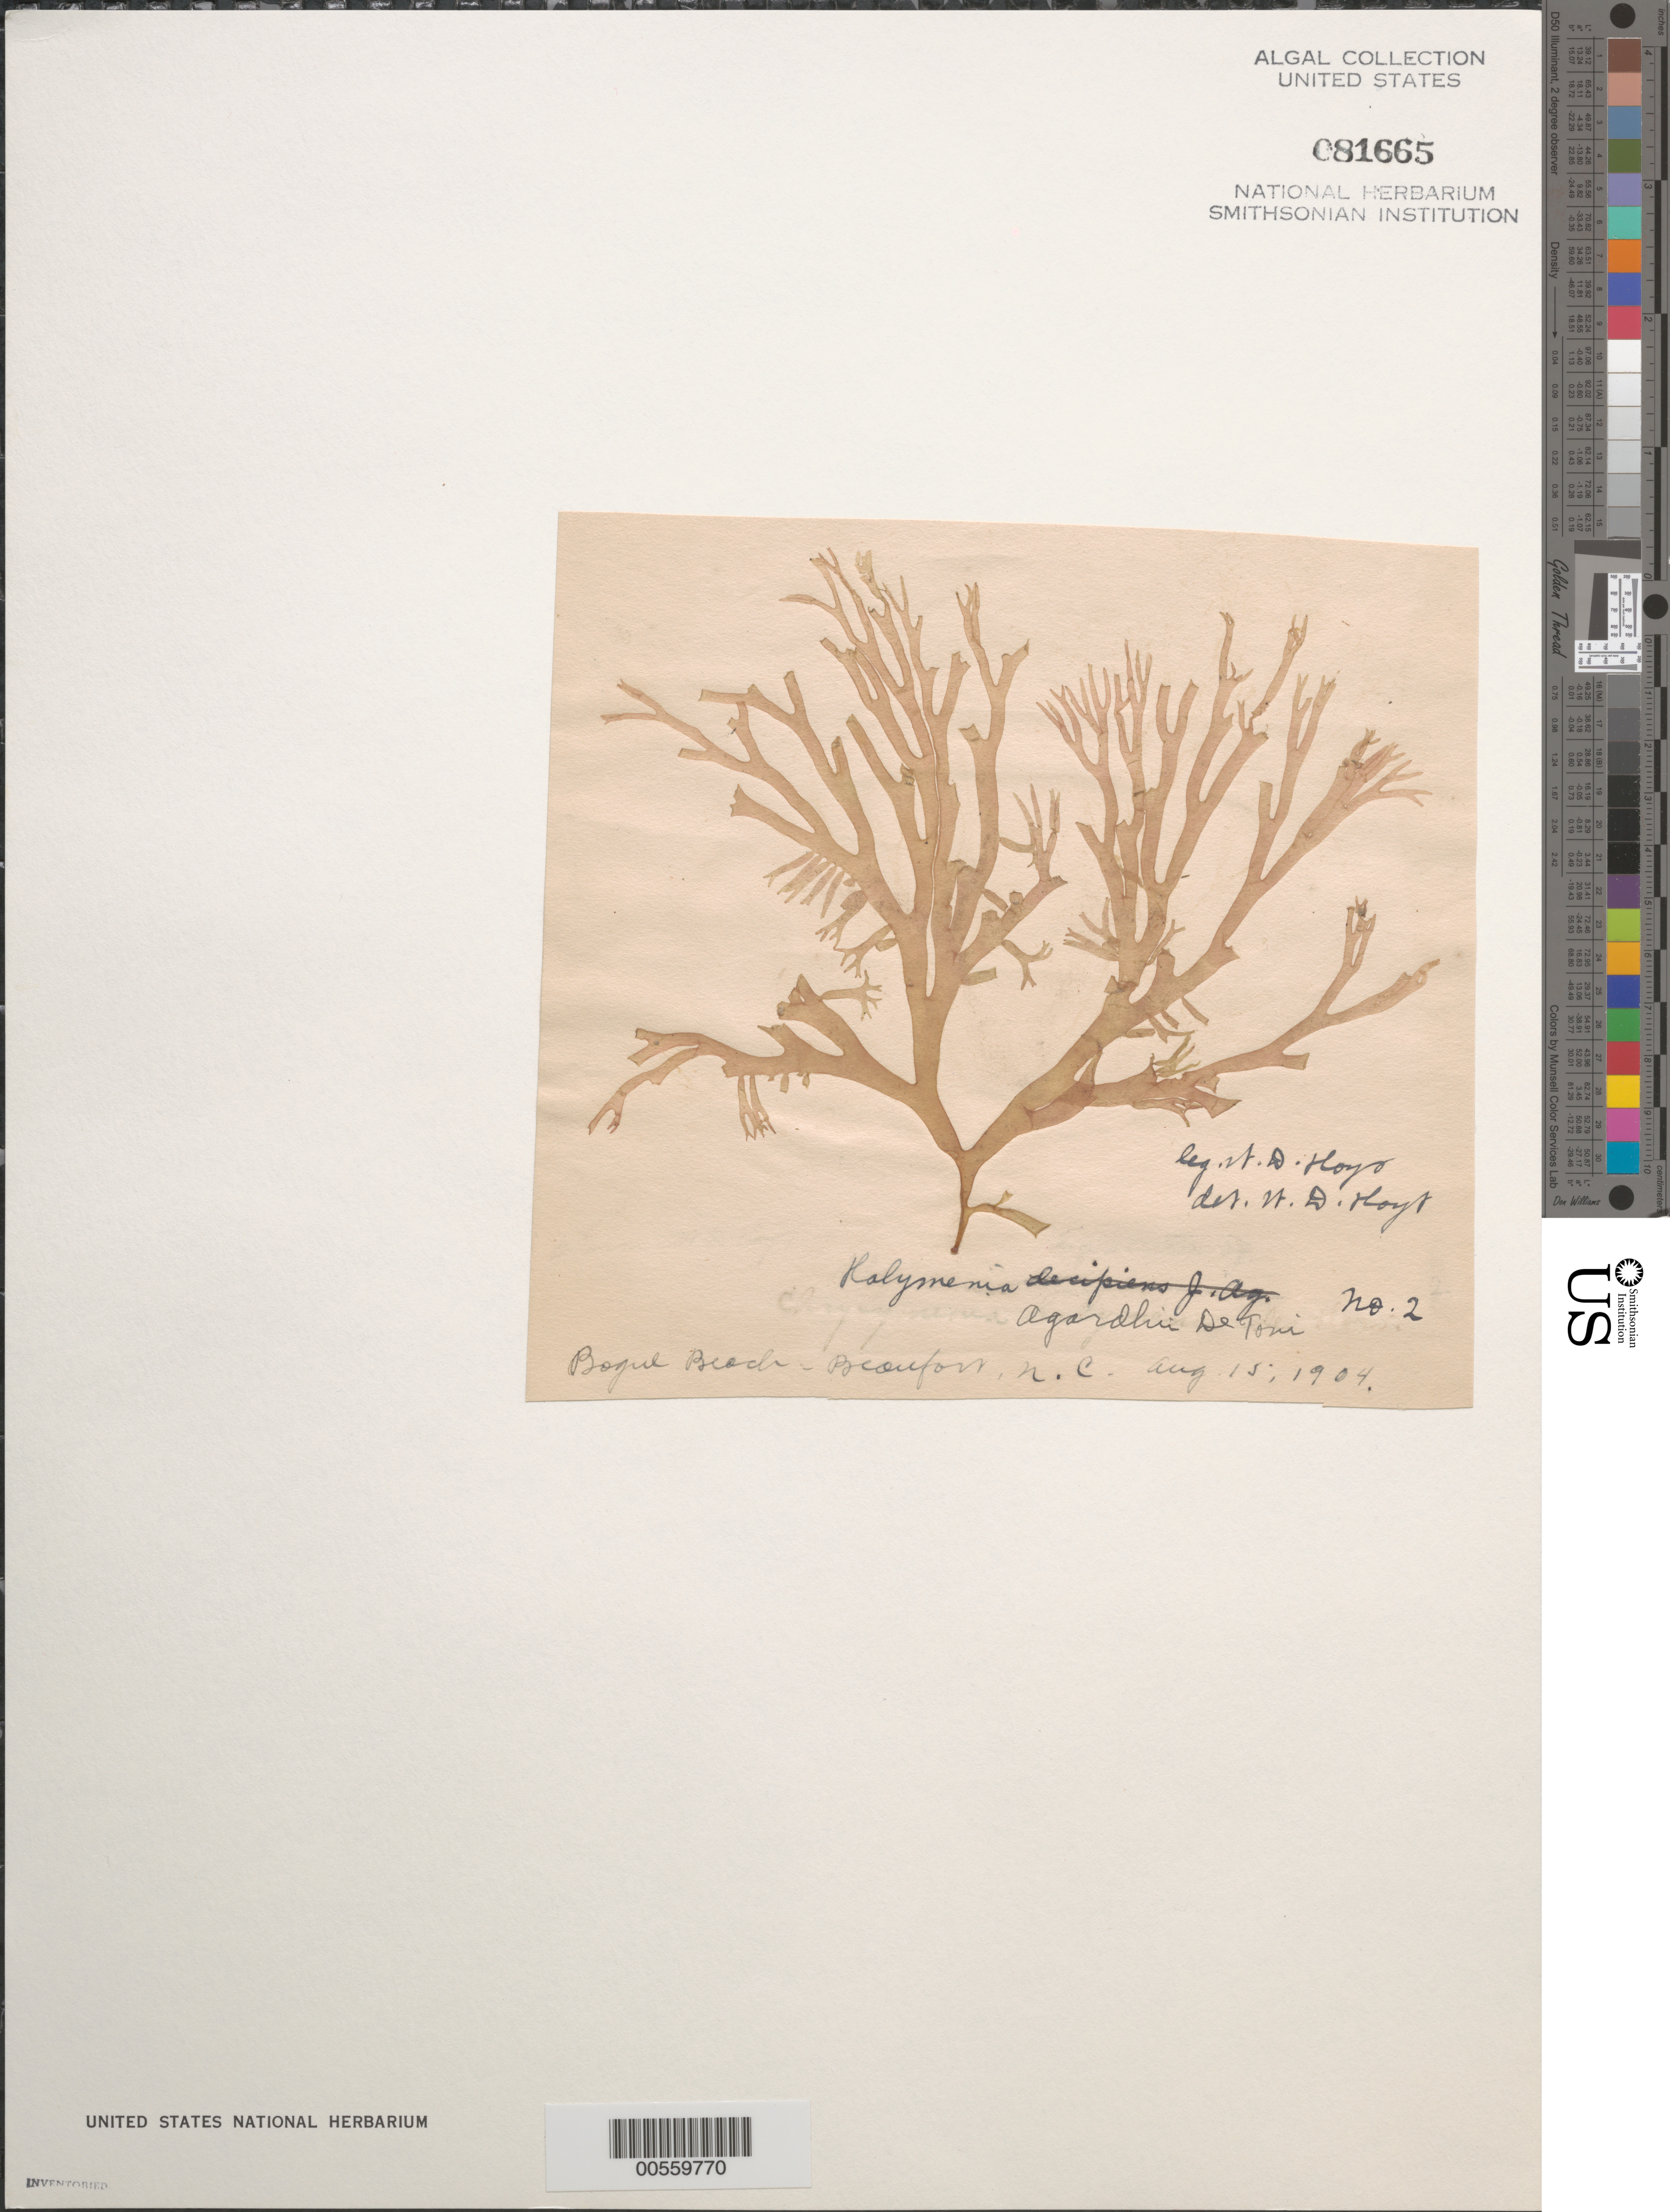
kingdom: Plantae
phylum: Rhodophyta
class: Florideophyceae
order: Sebdeniales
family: Sebdeniaceae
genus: Sebdenia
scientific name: Sebdenia flabellata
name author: (J. Agardh) P.G. Parkinson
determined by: Algae name updating Project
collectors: W. D. Hoyt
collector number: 2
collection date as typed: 15 Aug 1904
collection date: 1904-08-15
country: United States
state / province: North Carolina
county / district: Carteret County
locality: Beaufort, Bogue Beach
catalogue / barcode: US 81665